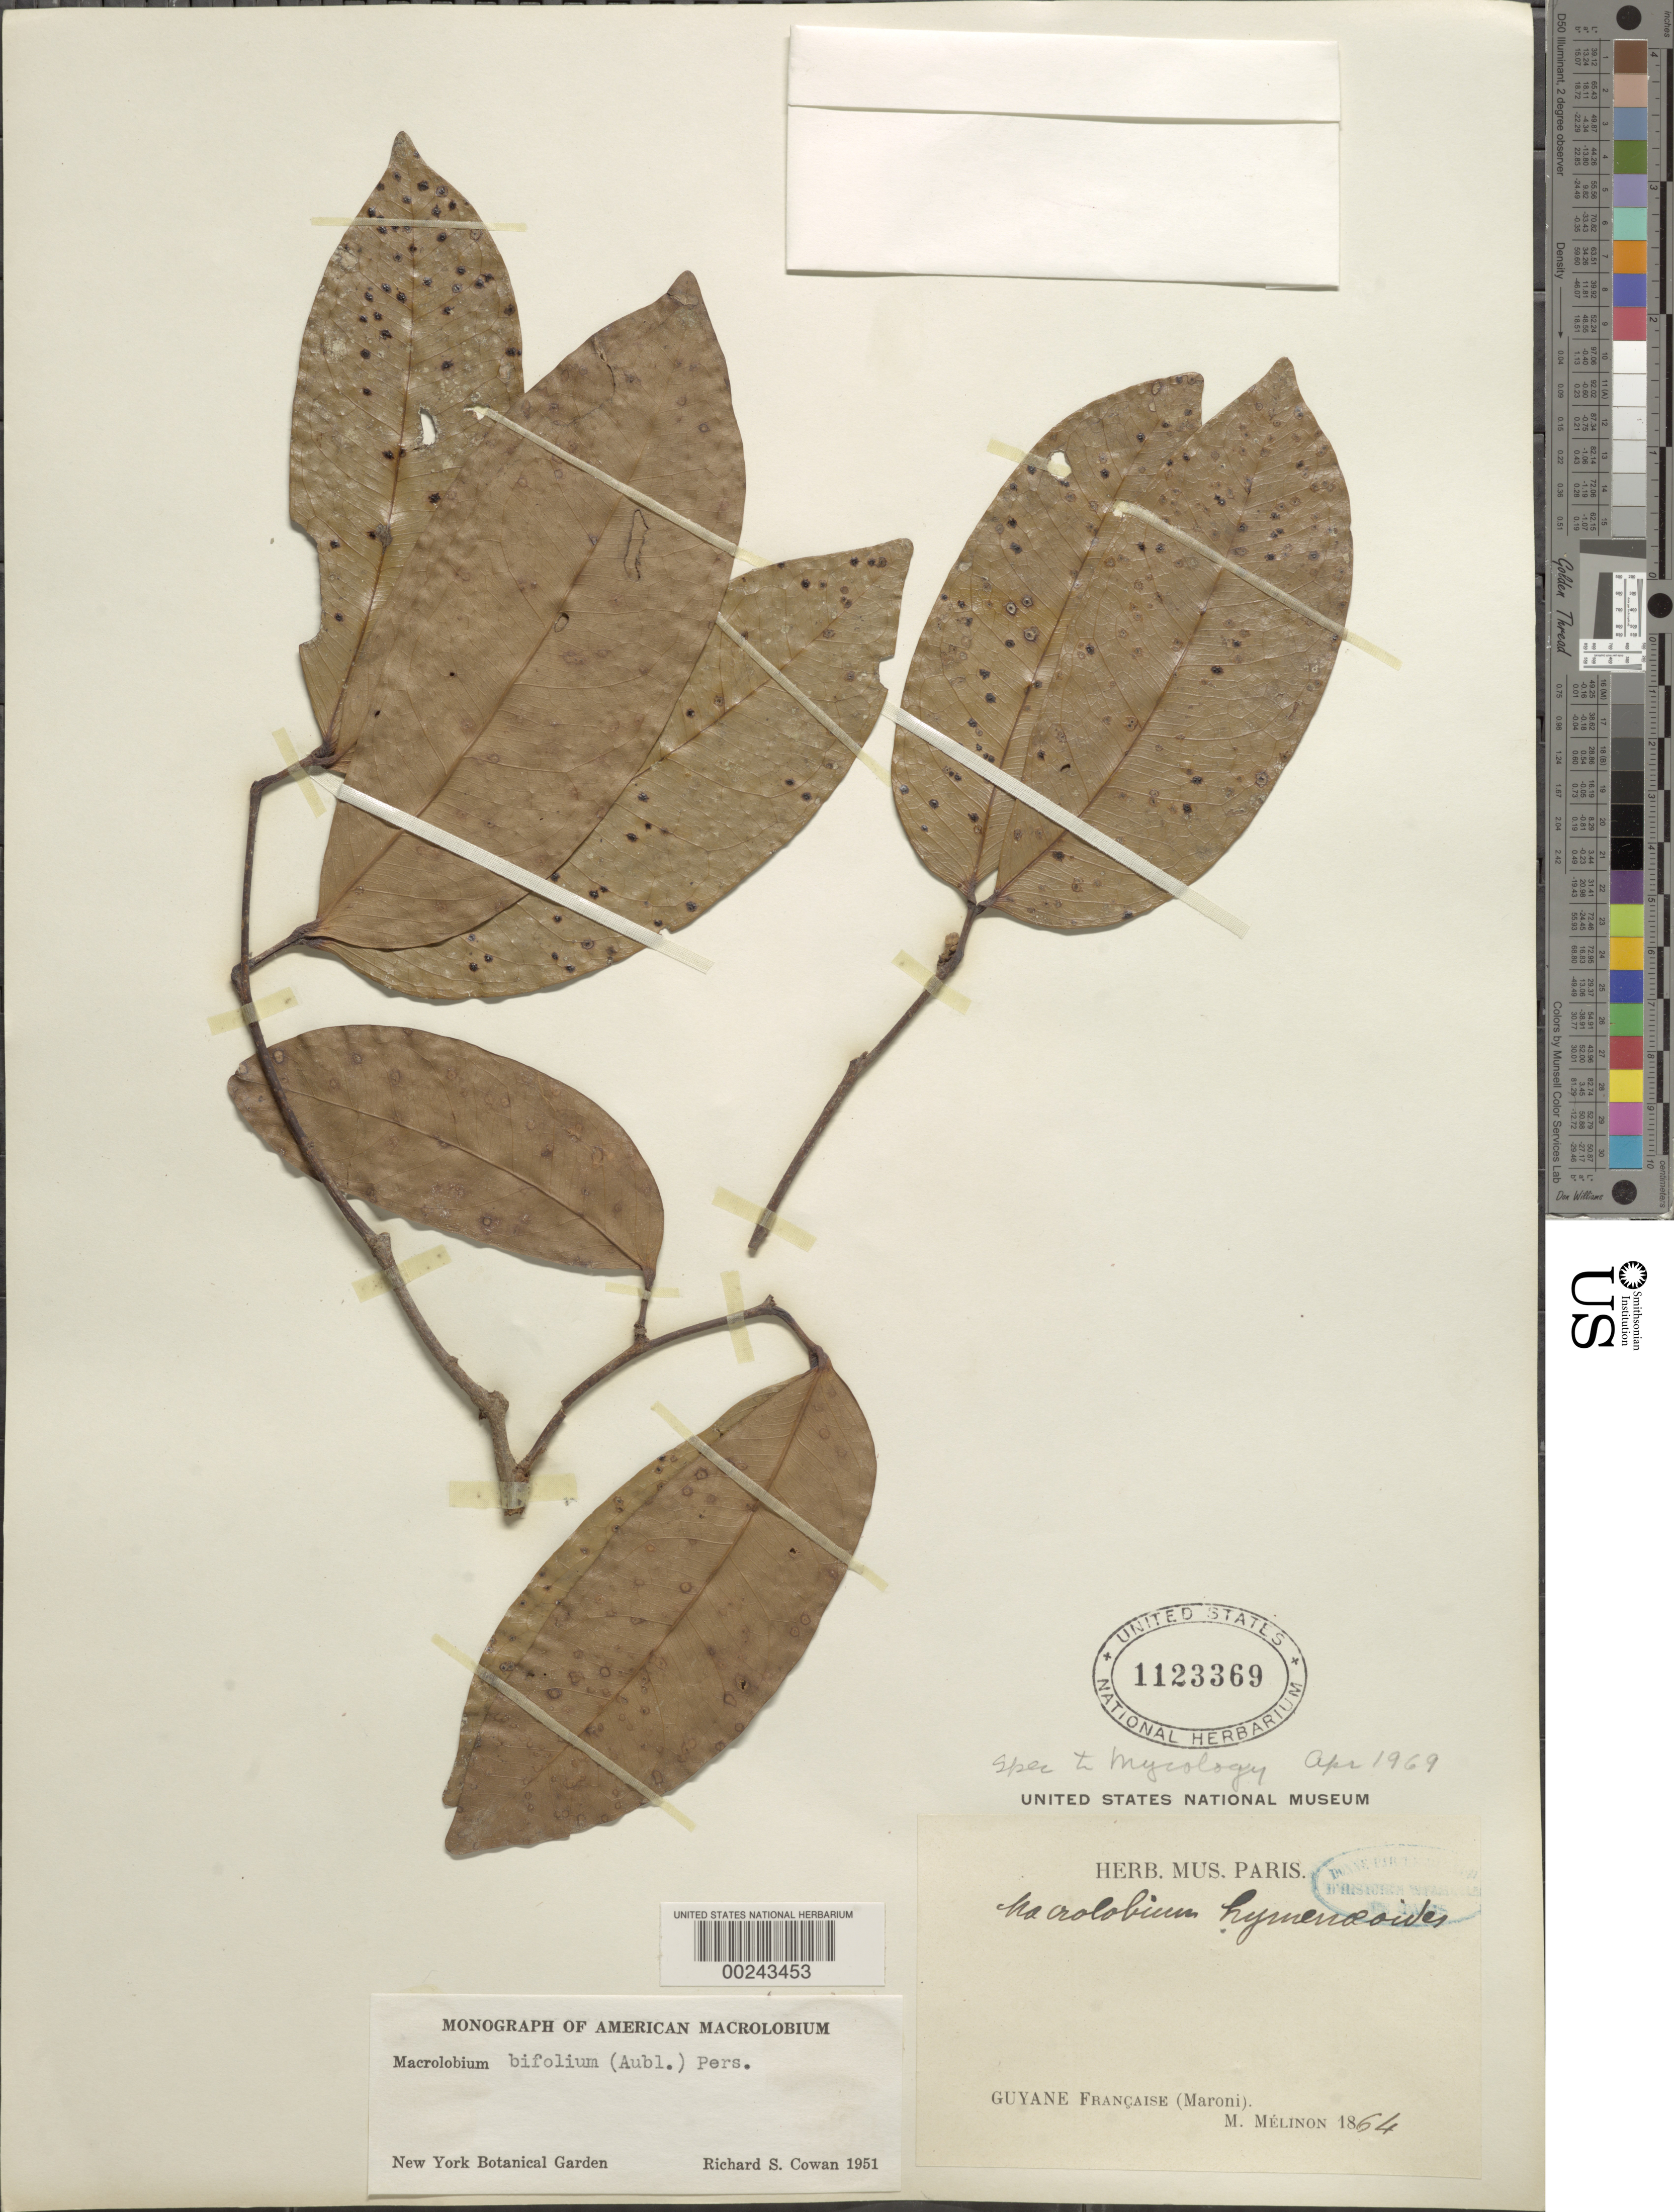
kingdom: Plantae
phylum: Tracheophyta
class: Magnoliopsida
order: Fabales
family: Fabaceae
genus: Macrolobium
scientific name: Macrolobium bifolium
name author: (Aubl.) Pers.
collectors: M. Melinon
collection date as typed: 1864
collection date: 1864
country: French Guiana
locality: Maroni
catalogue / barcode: US 1123369